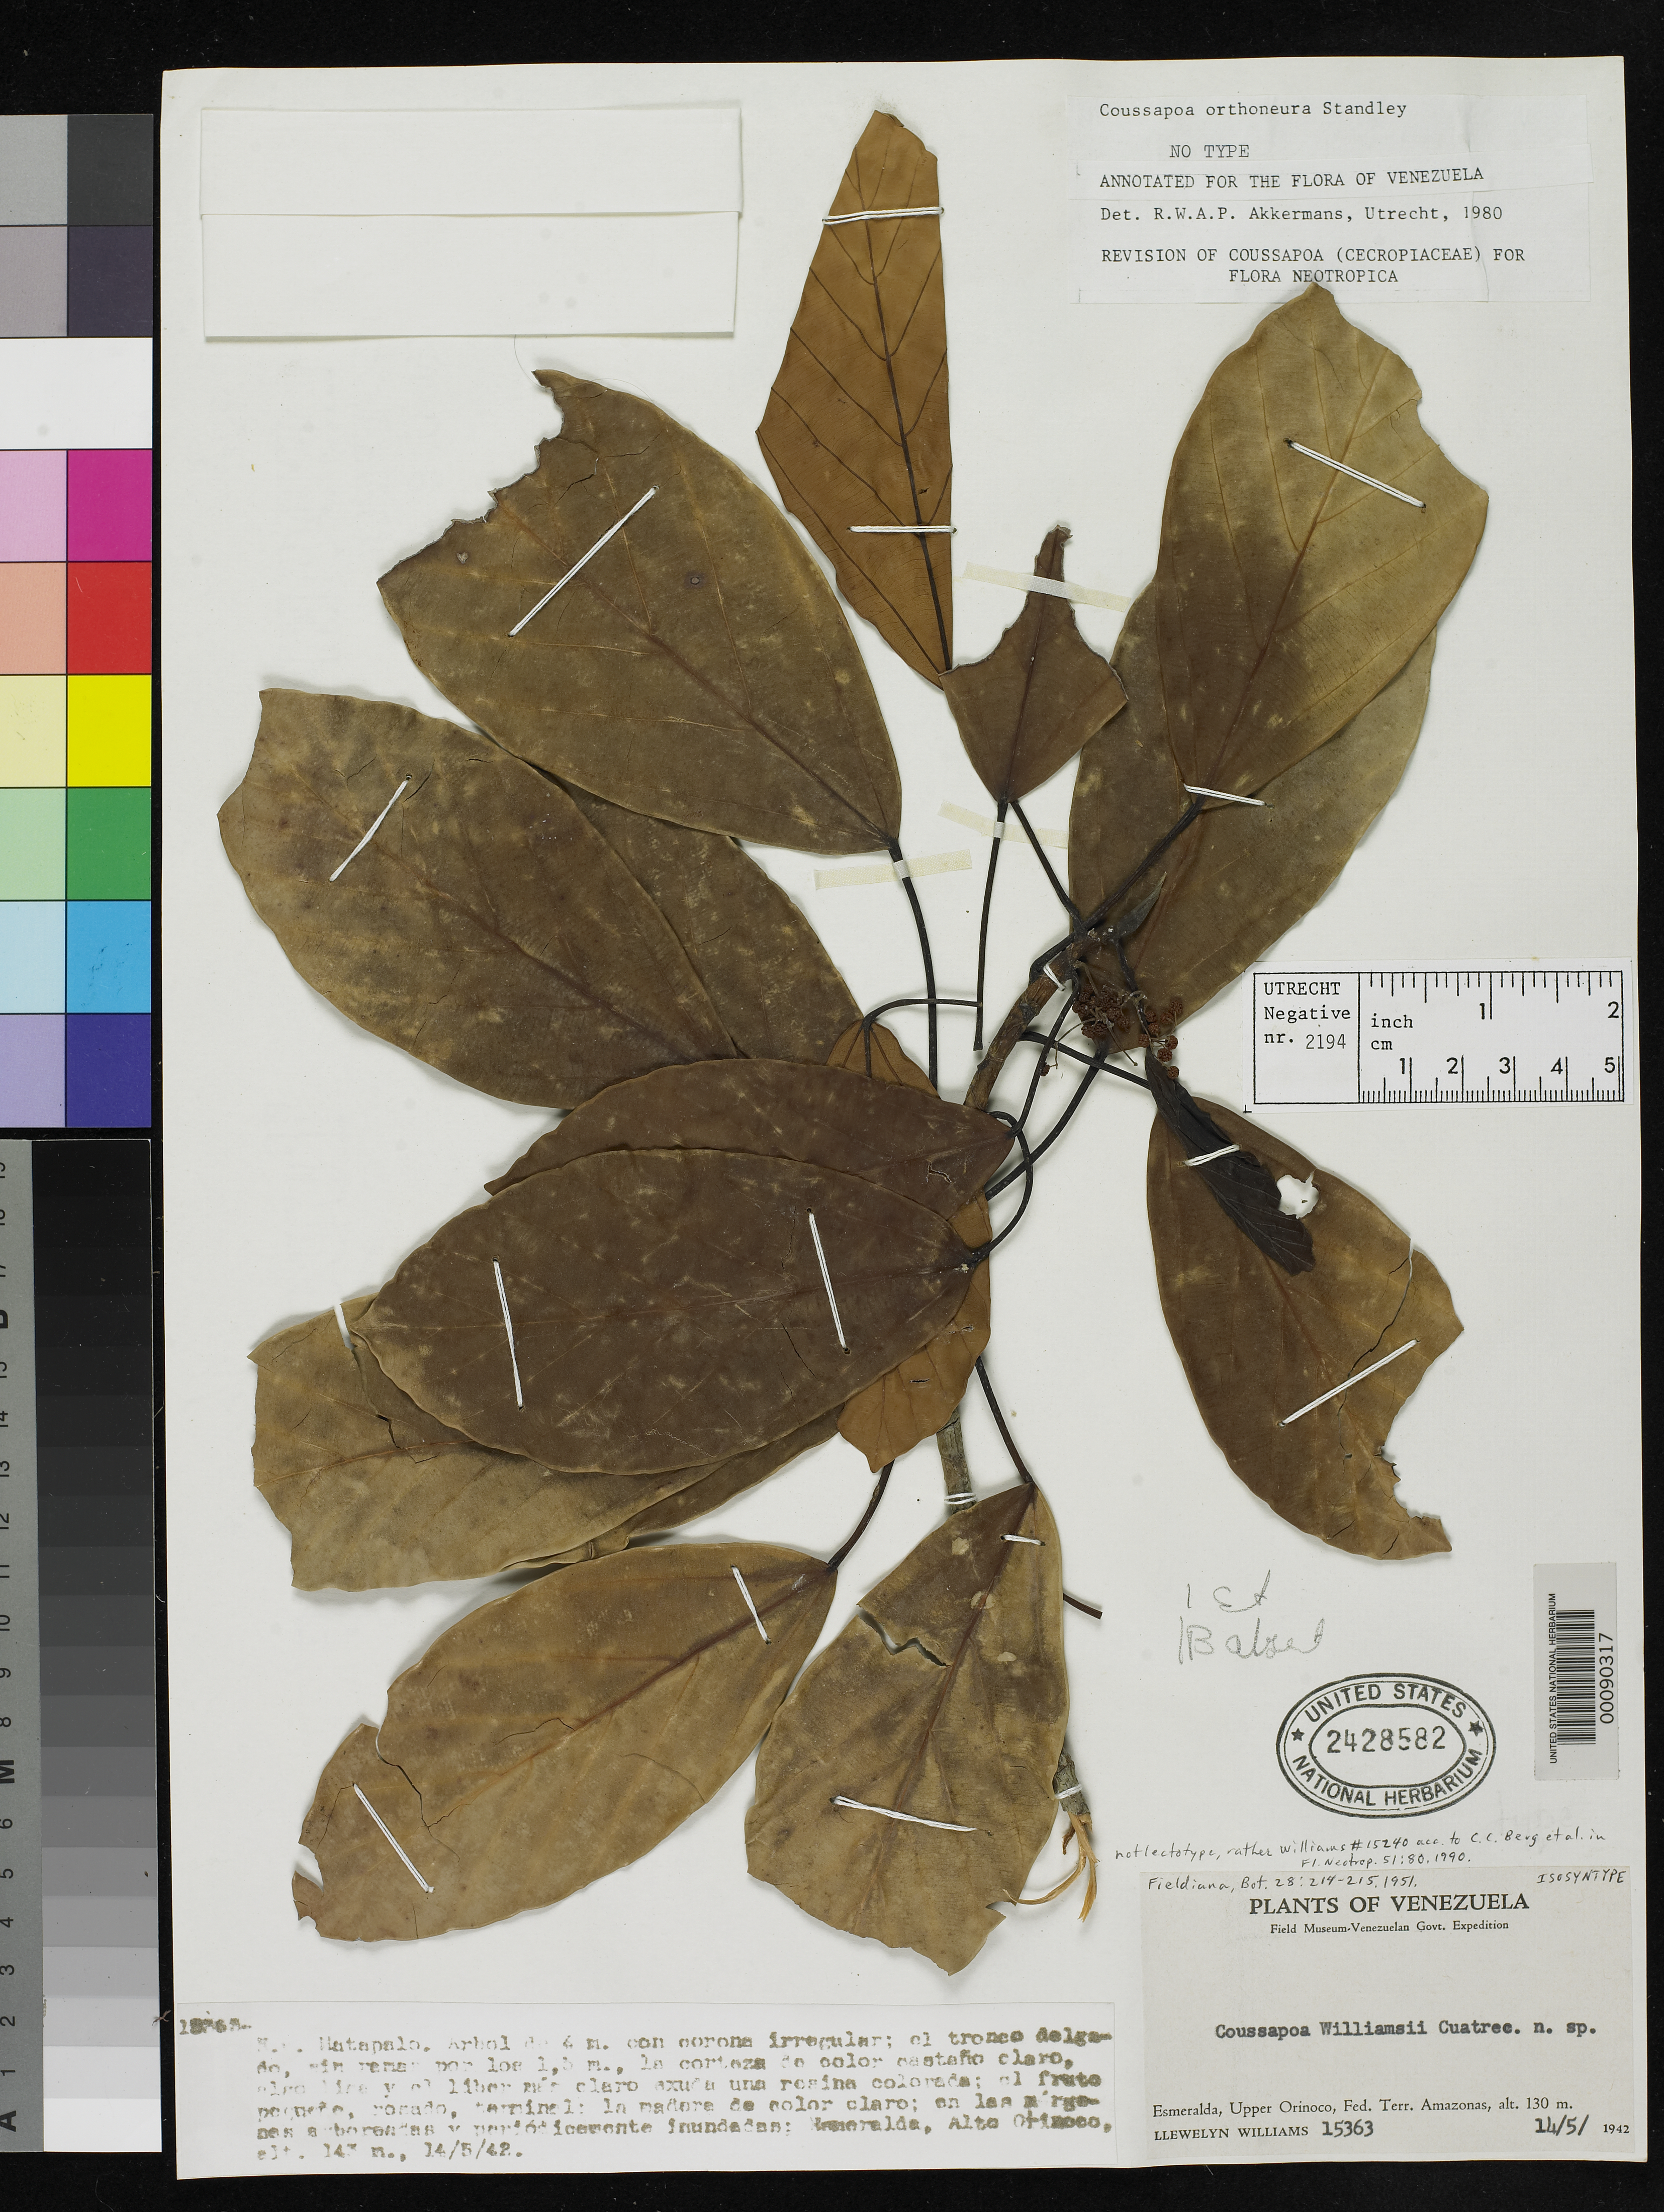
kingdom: Plantae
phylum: Tracheophyta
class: Magnoliopsida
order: Rosales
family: Urticaceae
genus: Coussapoa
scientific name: Coussapoa williamsii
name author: Cuatrec.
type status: Isosyntype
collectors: Ll. Williams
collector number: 15363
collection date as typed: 14 May 1942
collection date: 1942-05-14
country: Venezuela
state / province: Amazonas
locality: Esmeralda.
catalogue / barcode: US 2428582